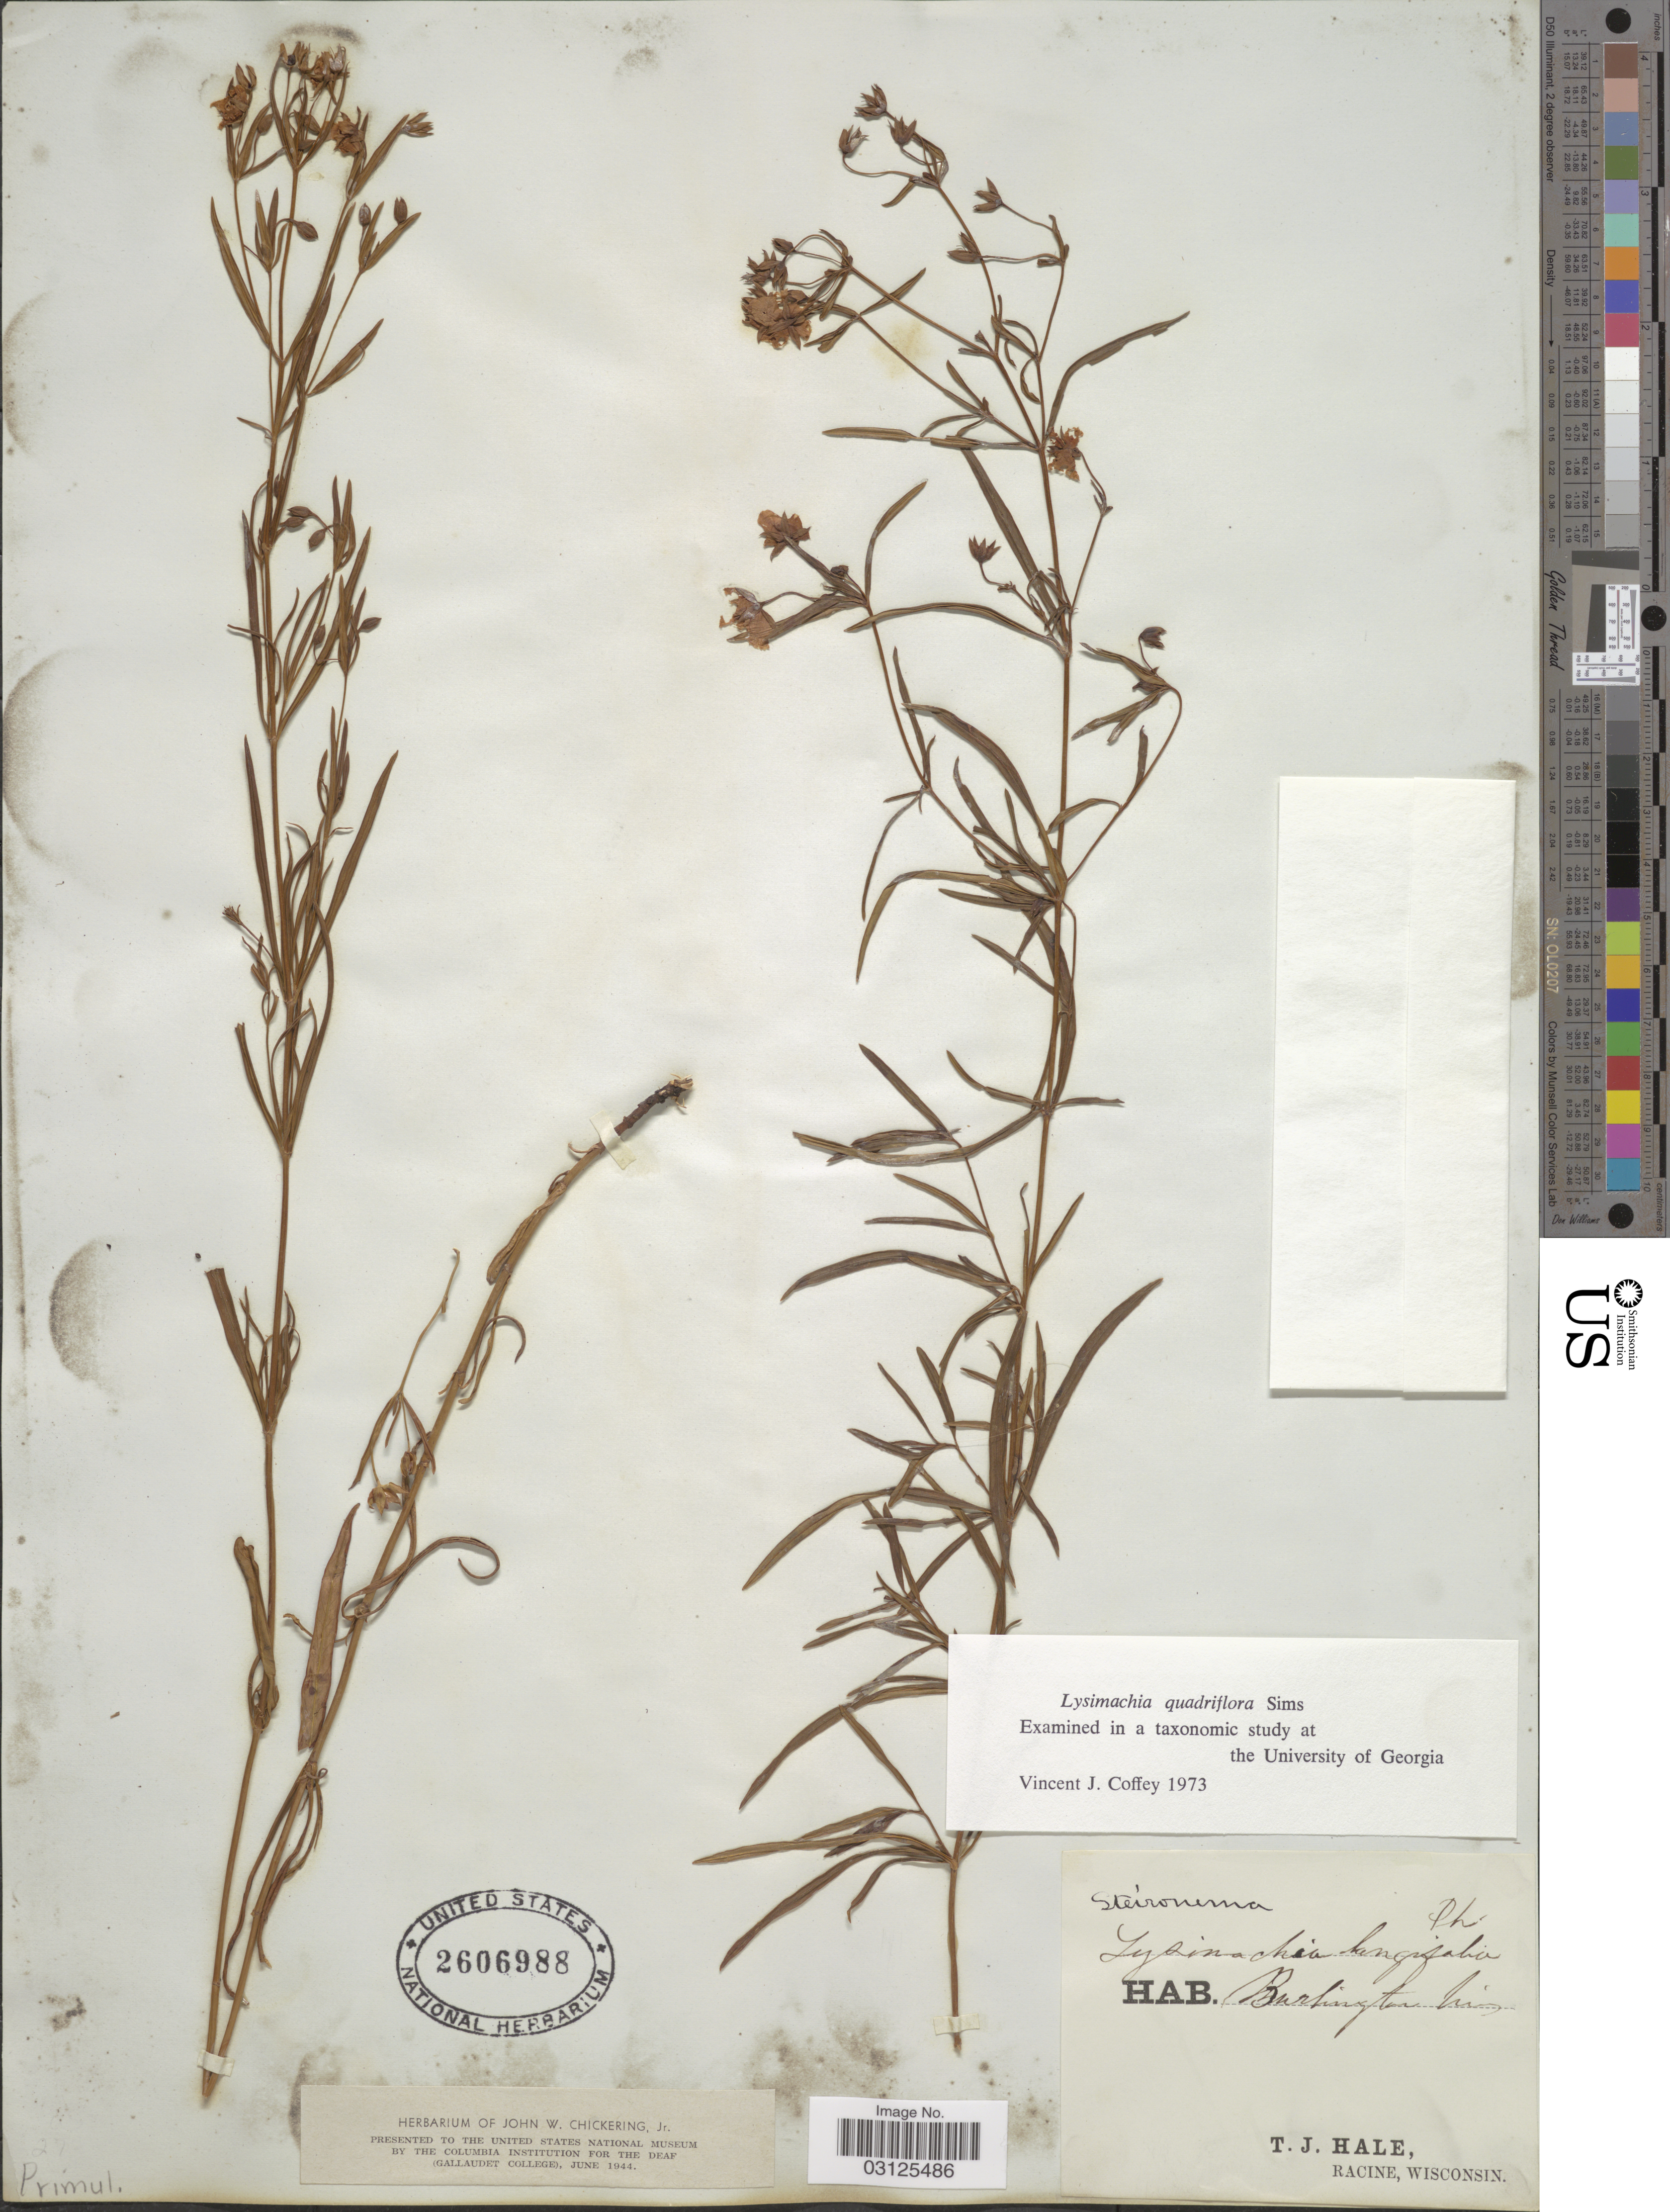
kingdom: Plantae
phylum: Tracheophyta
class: Magnoliopsida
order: Ericales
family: Primulaceae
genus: Steironema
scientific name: Steironema quadriflorum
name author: (Sims) Hitchc.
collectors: T. Hale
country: United States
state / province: Wisconsin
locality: Burlington, Wis.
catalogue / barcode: US 2606988